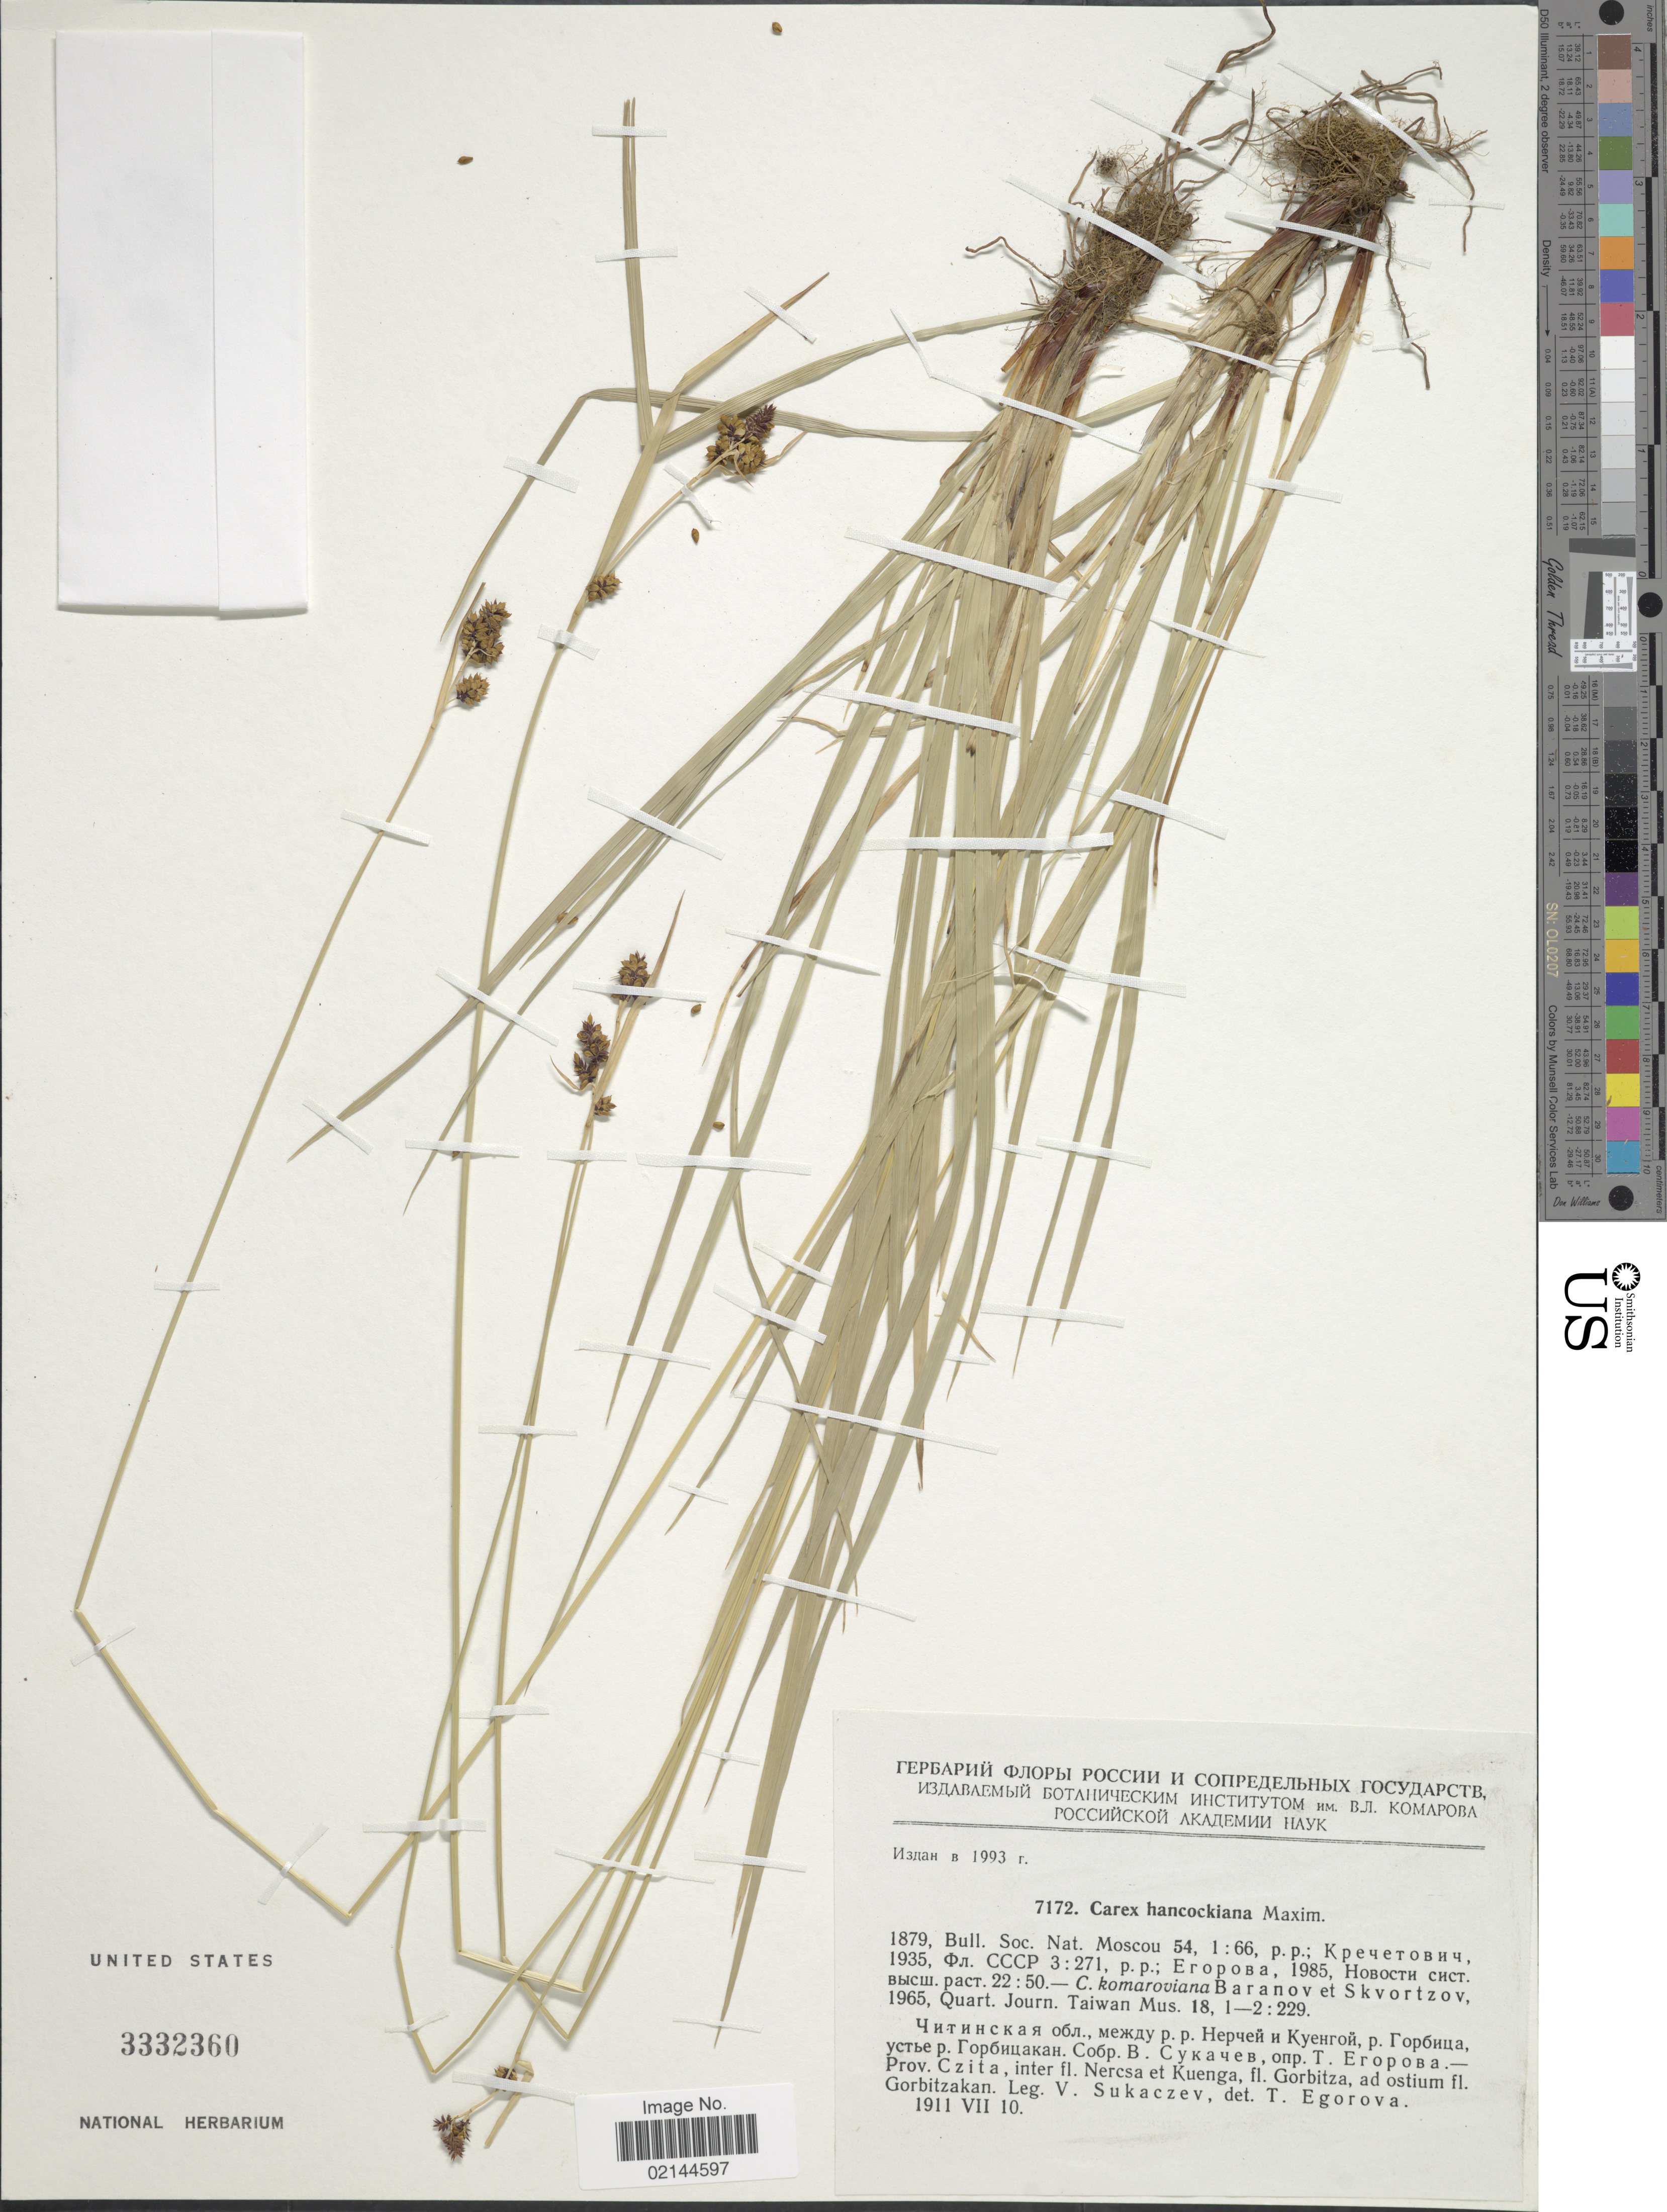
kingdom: Plantae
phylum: Tracheophyta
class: Liliopsida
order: Poales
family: Cyperaceae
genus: Carex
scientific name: Carex hancockiana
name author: Maxim.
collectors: V. Sukaczev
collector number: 7172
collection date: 1911-07-10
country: Russian Federation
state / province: Zabaykalsky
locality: Prov. Czita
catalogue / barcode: US 3332360